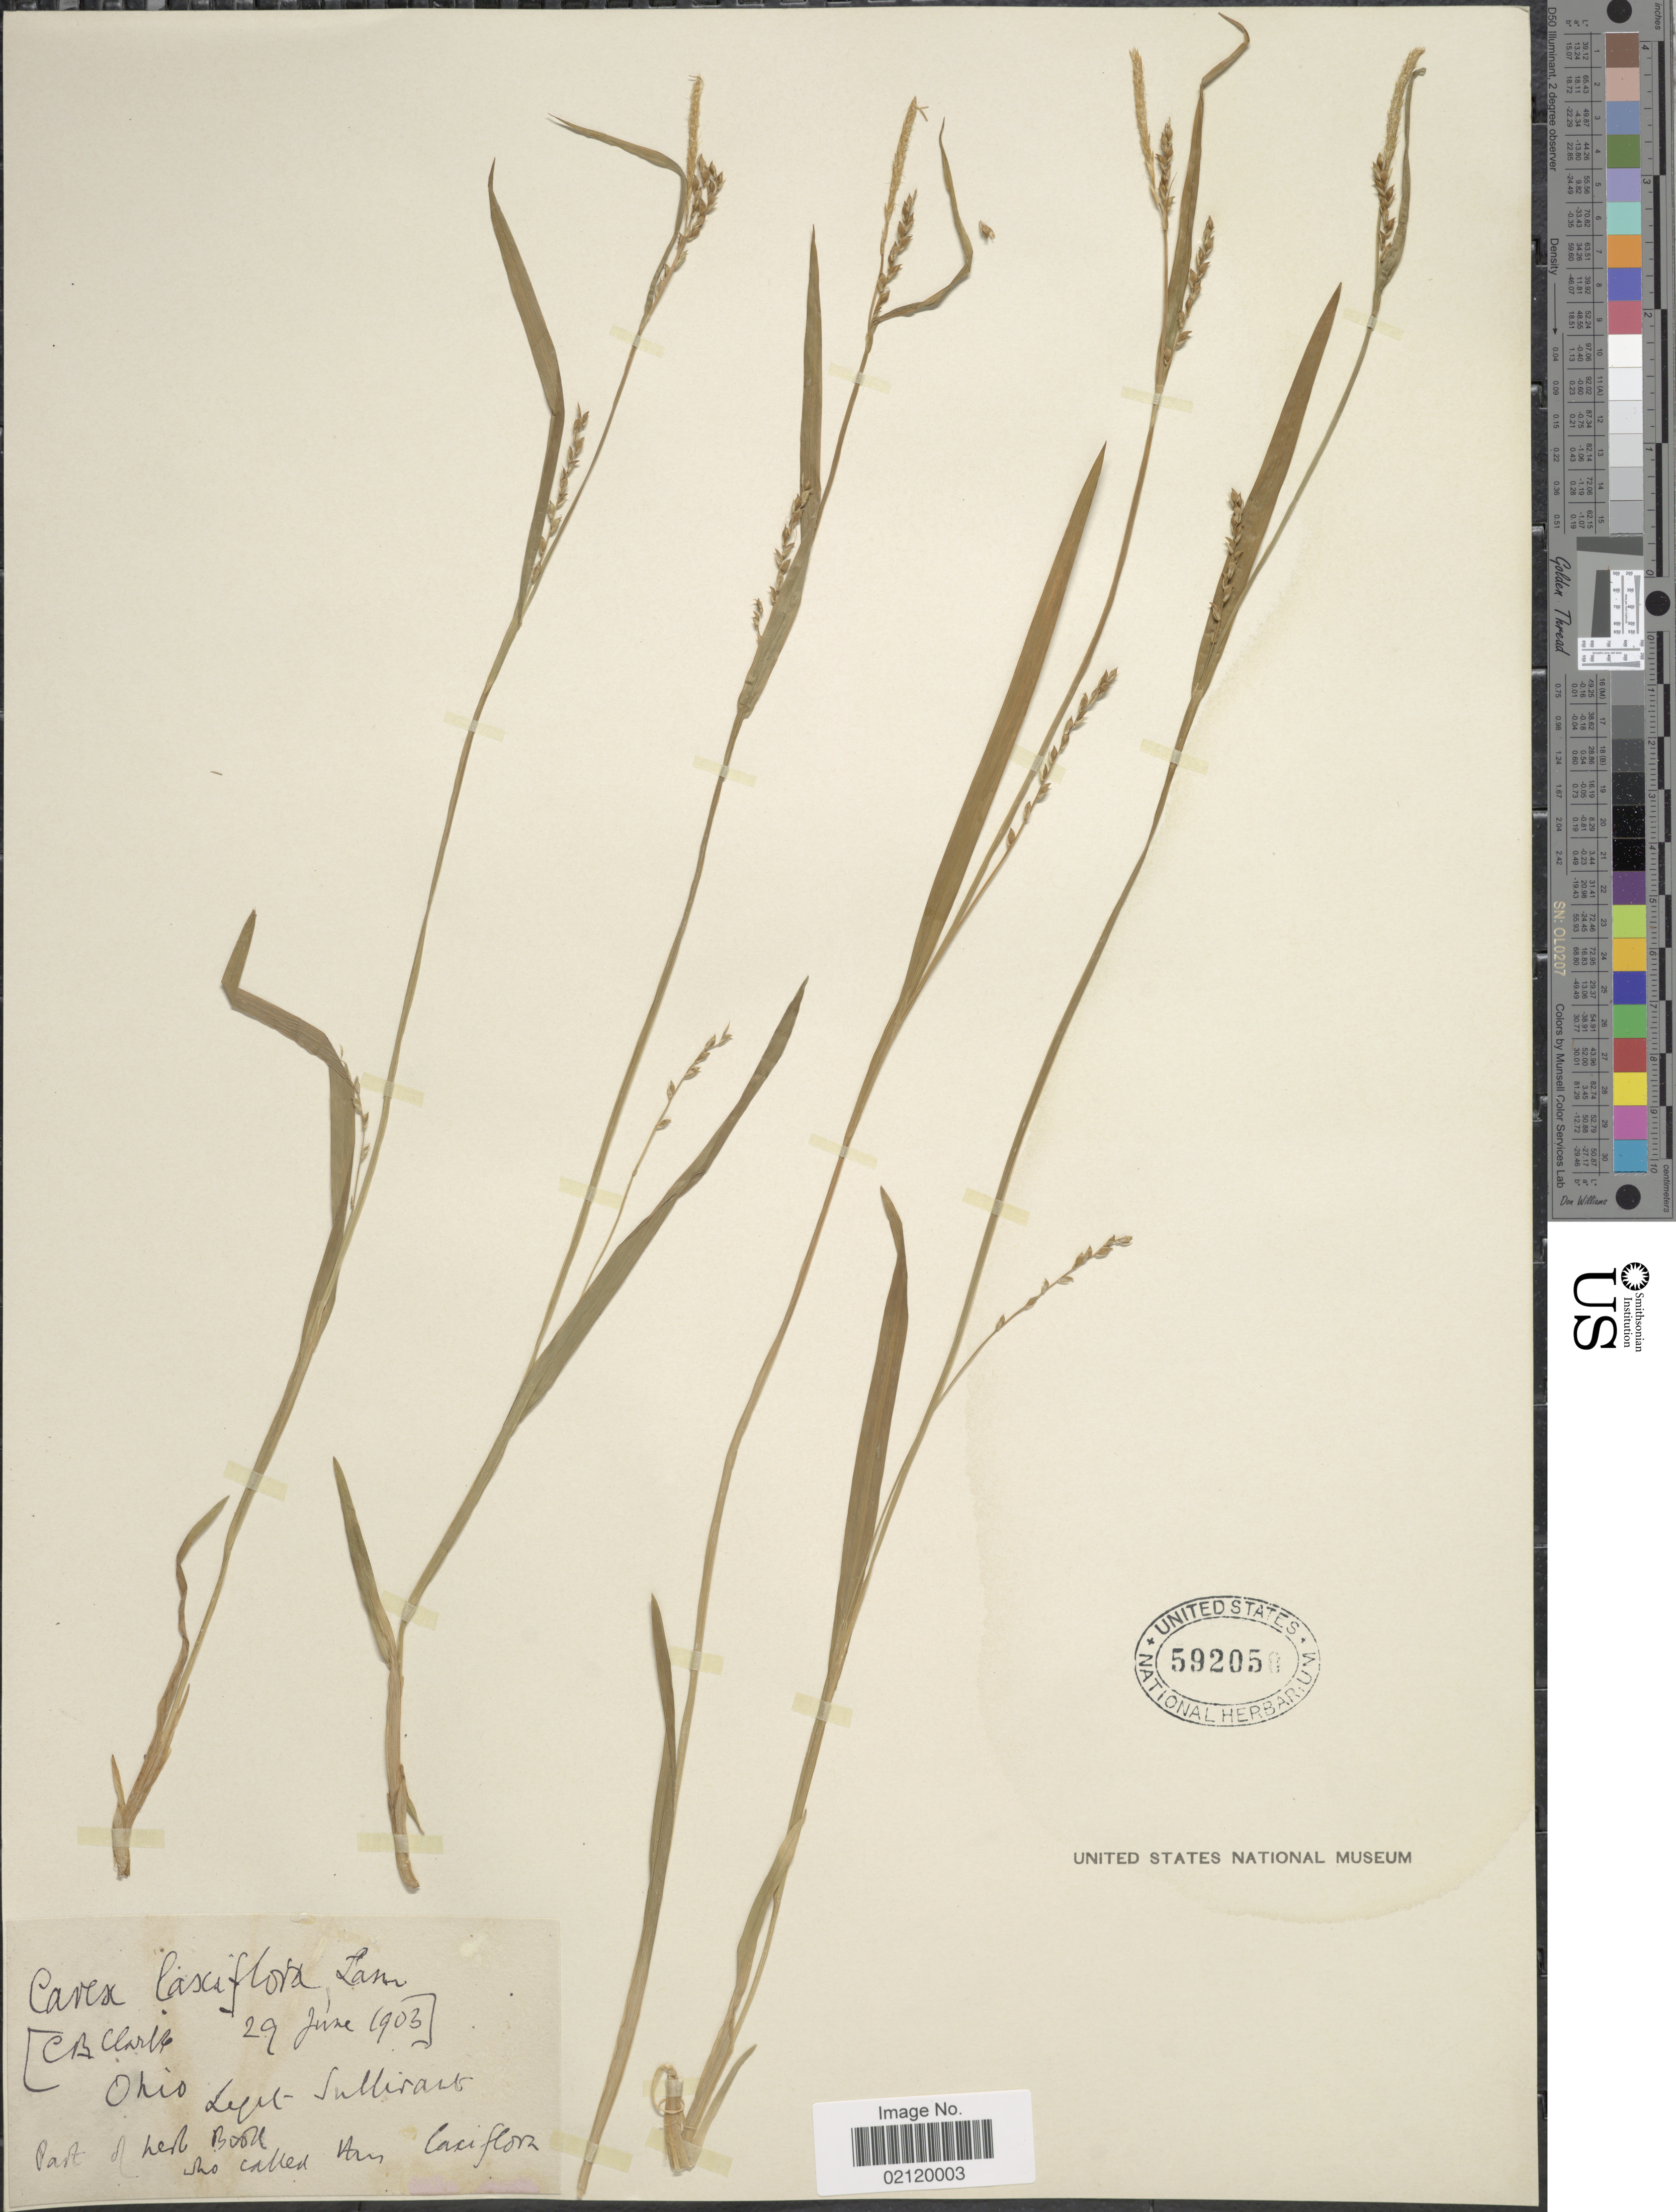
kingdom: Plantae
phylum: Tracheophyta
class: Liliopsida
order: Poales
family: Cyperaceae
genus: Carex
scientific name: Carex laxiflora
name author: Lam.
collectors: Sullivant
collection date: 1903-06-29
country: United States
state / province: Ohio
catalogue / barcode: US 592050